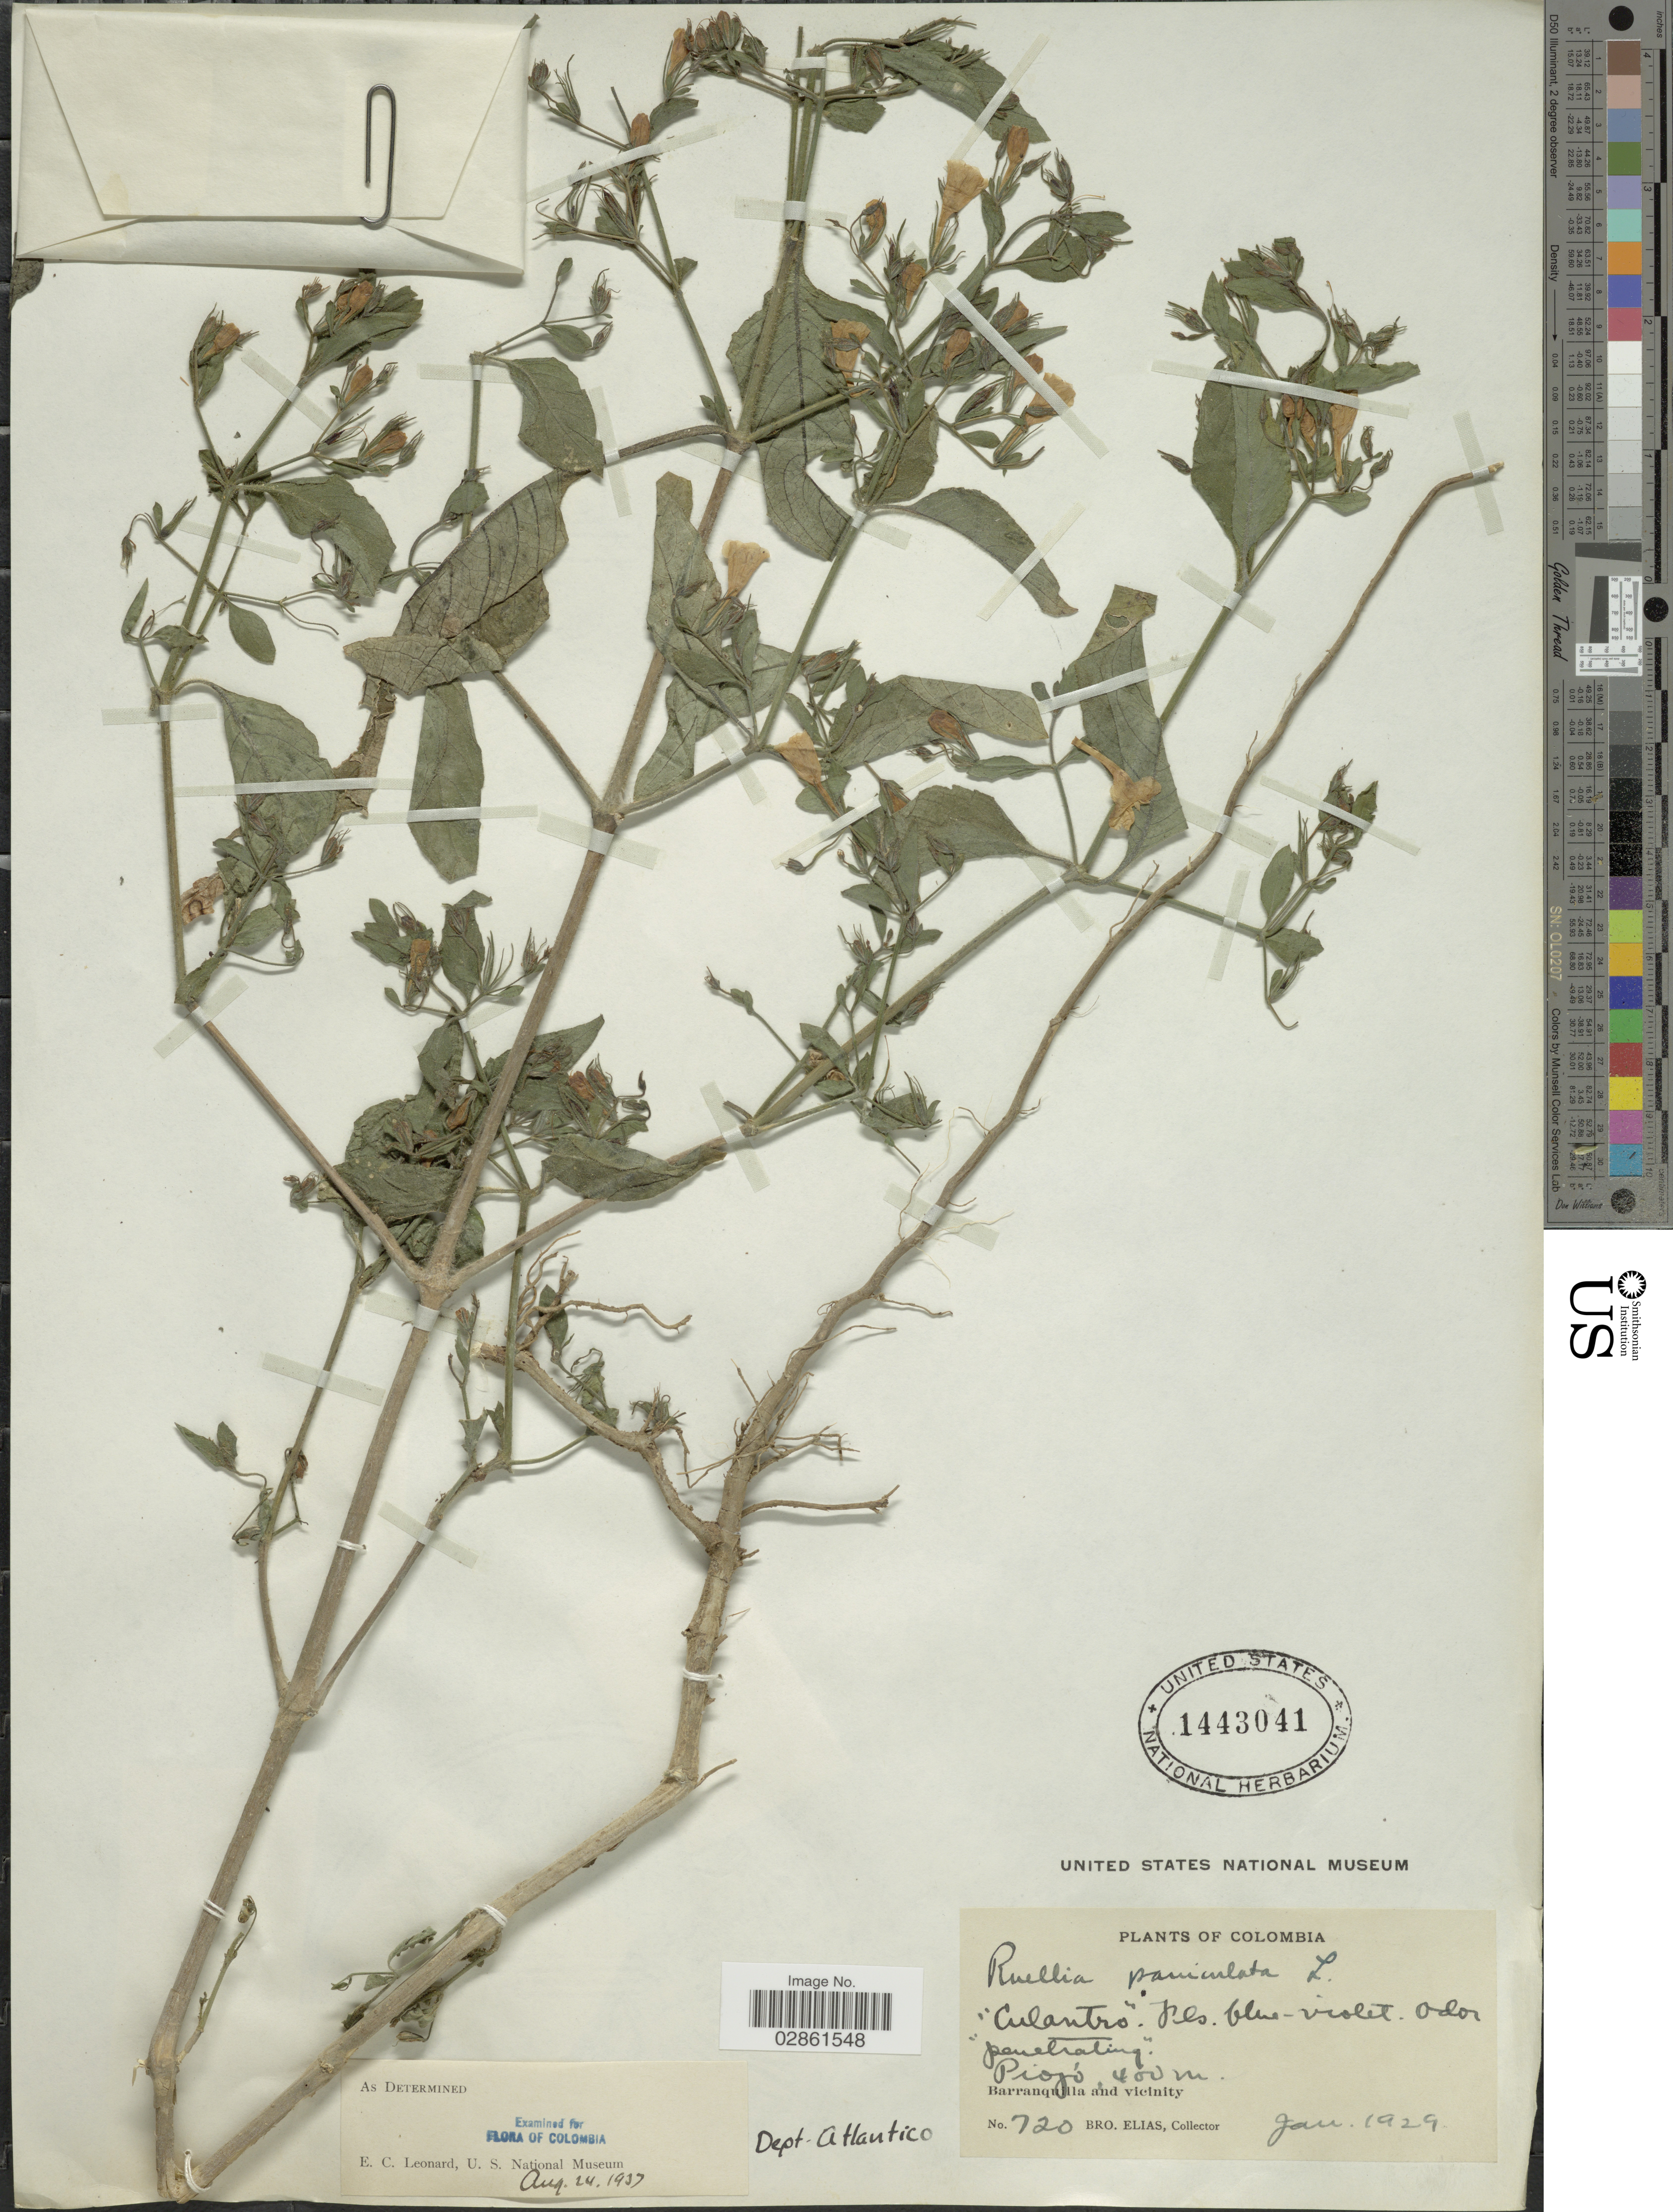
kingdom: Plantae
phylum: Tracheophyta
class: Magnoliopsida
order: Lamiales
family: Acanthaceae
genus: Ruellia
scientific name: Ruellia paniculata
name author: L.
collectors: Bro. Elias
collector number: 720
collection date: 1929-01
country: Colombia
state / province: Atlántico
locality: Dept. Atlántico. Barranquilla and vicinity. Piojó.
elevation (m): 400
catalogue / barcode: US 1443041